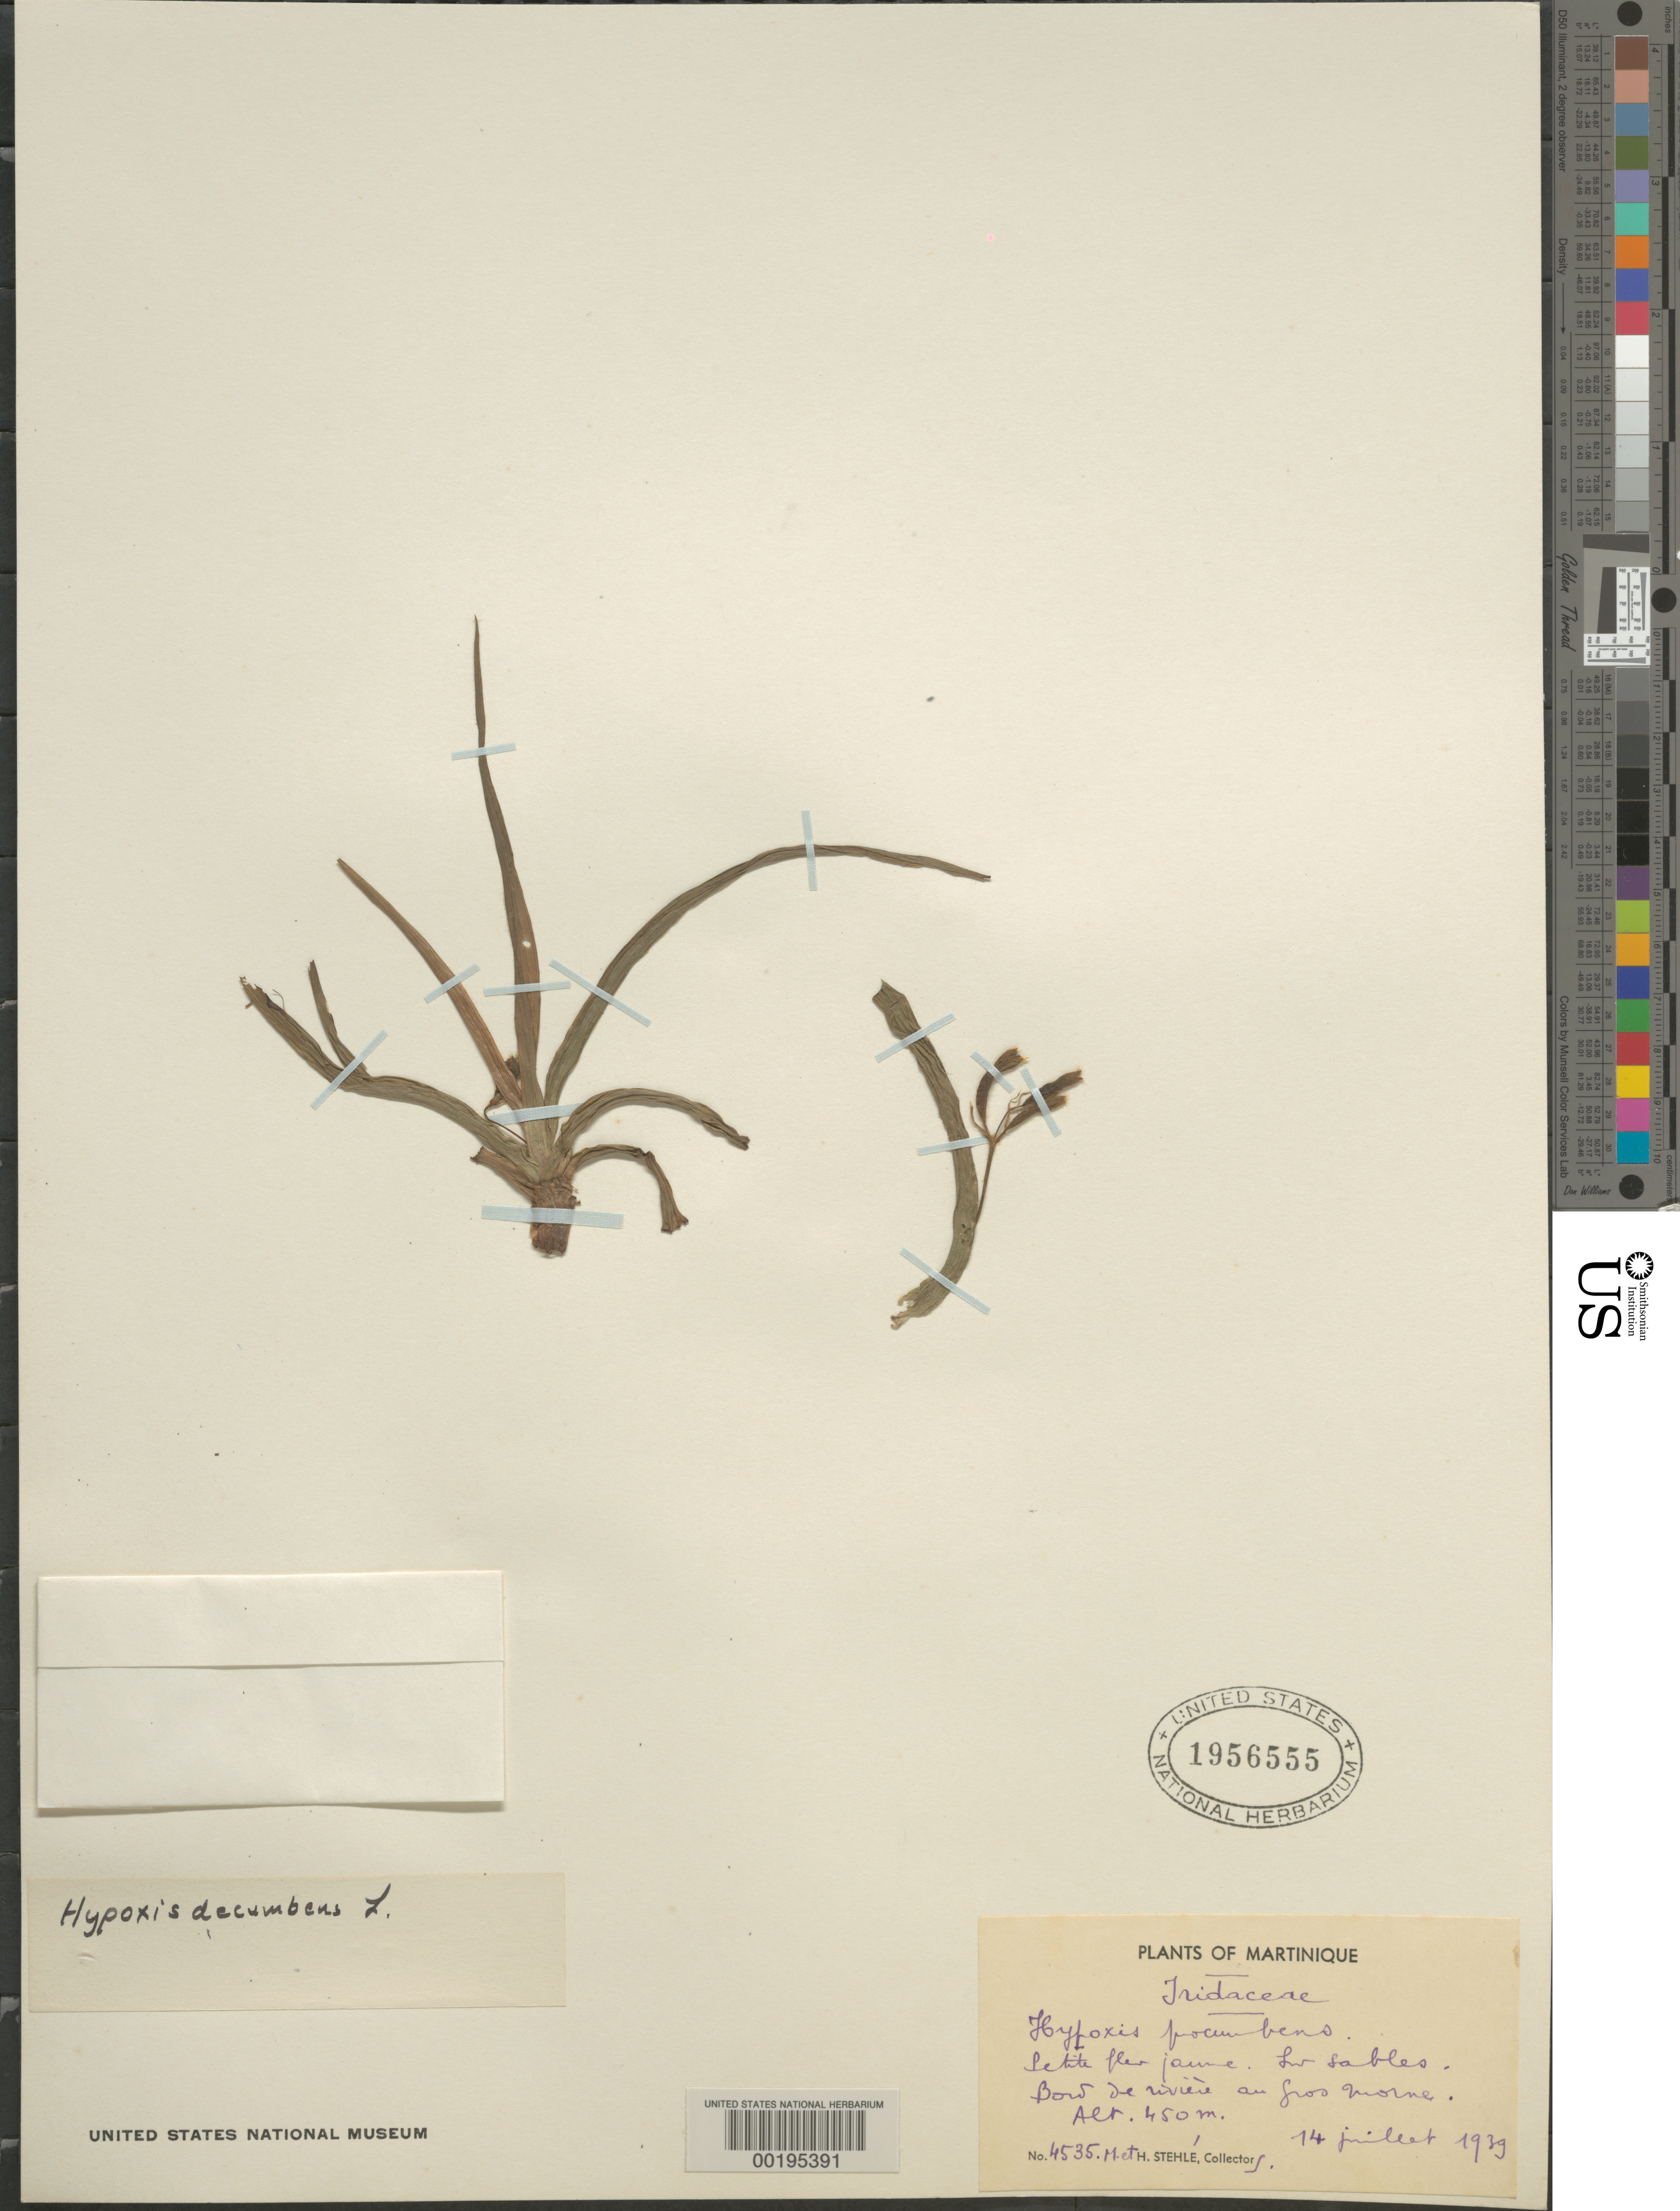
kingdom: Plantae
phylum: Tracheophyta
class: Liliopsida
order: Asparagales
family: Hypoxidaceae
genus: Hypoxis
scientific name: Hypoxis decumbens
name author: L.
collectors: M. Stehlé & H. Stehlé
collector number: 4535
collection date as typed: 14 Jul 1939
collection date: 1939-07-14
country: Martinique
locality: Gros morne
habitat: Edge of river, sand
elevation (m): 450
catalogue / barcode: US 1956555